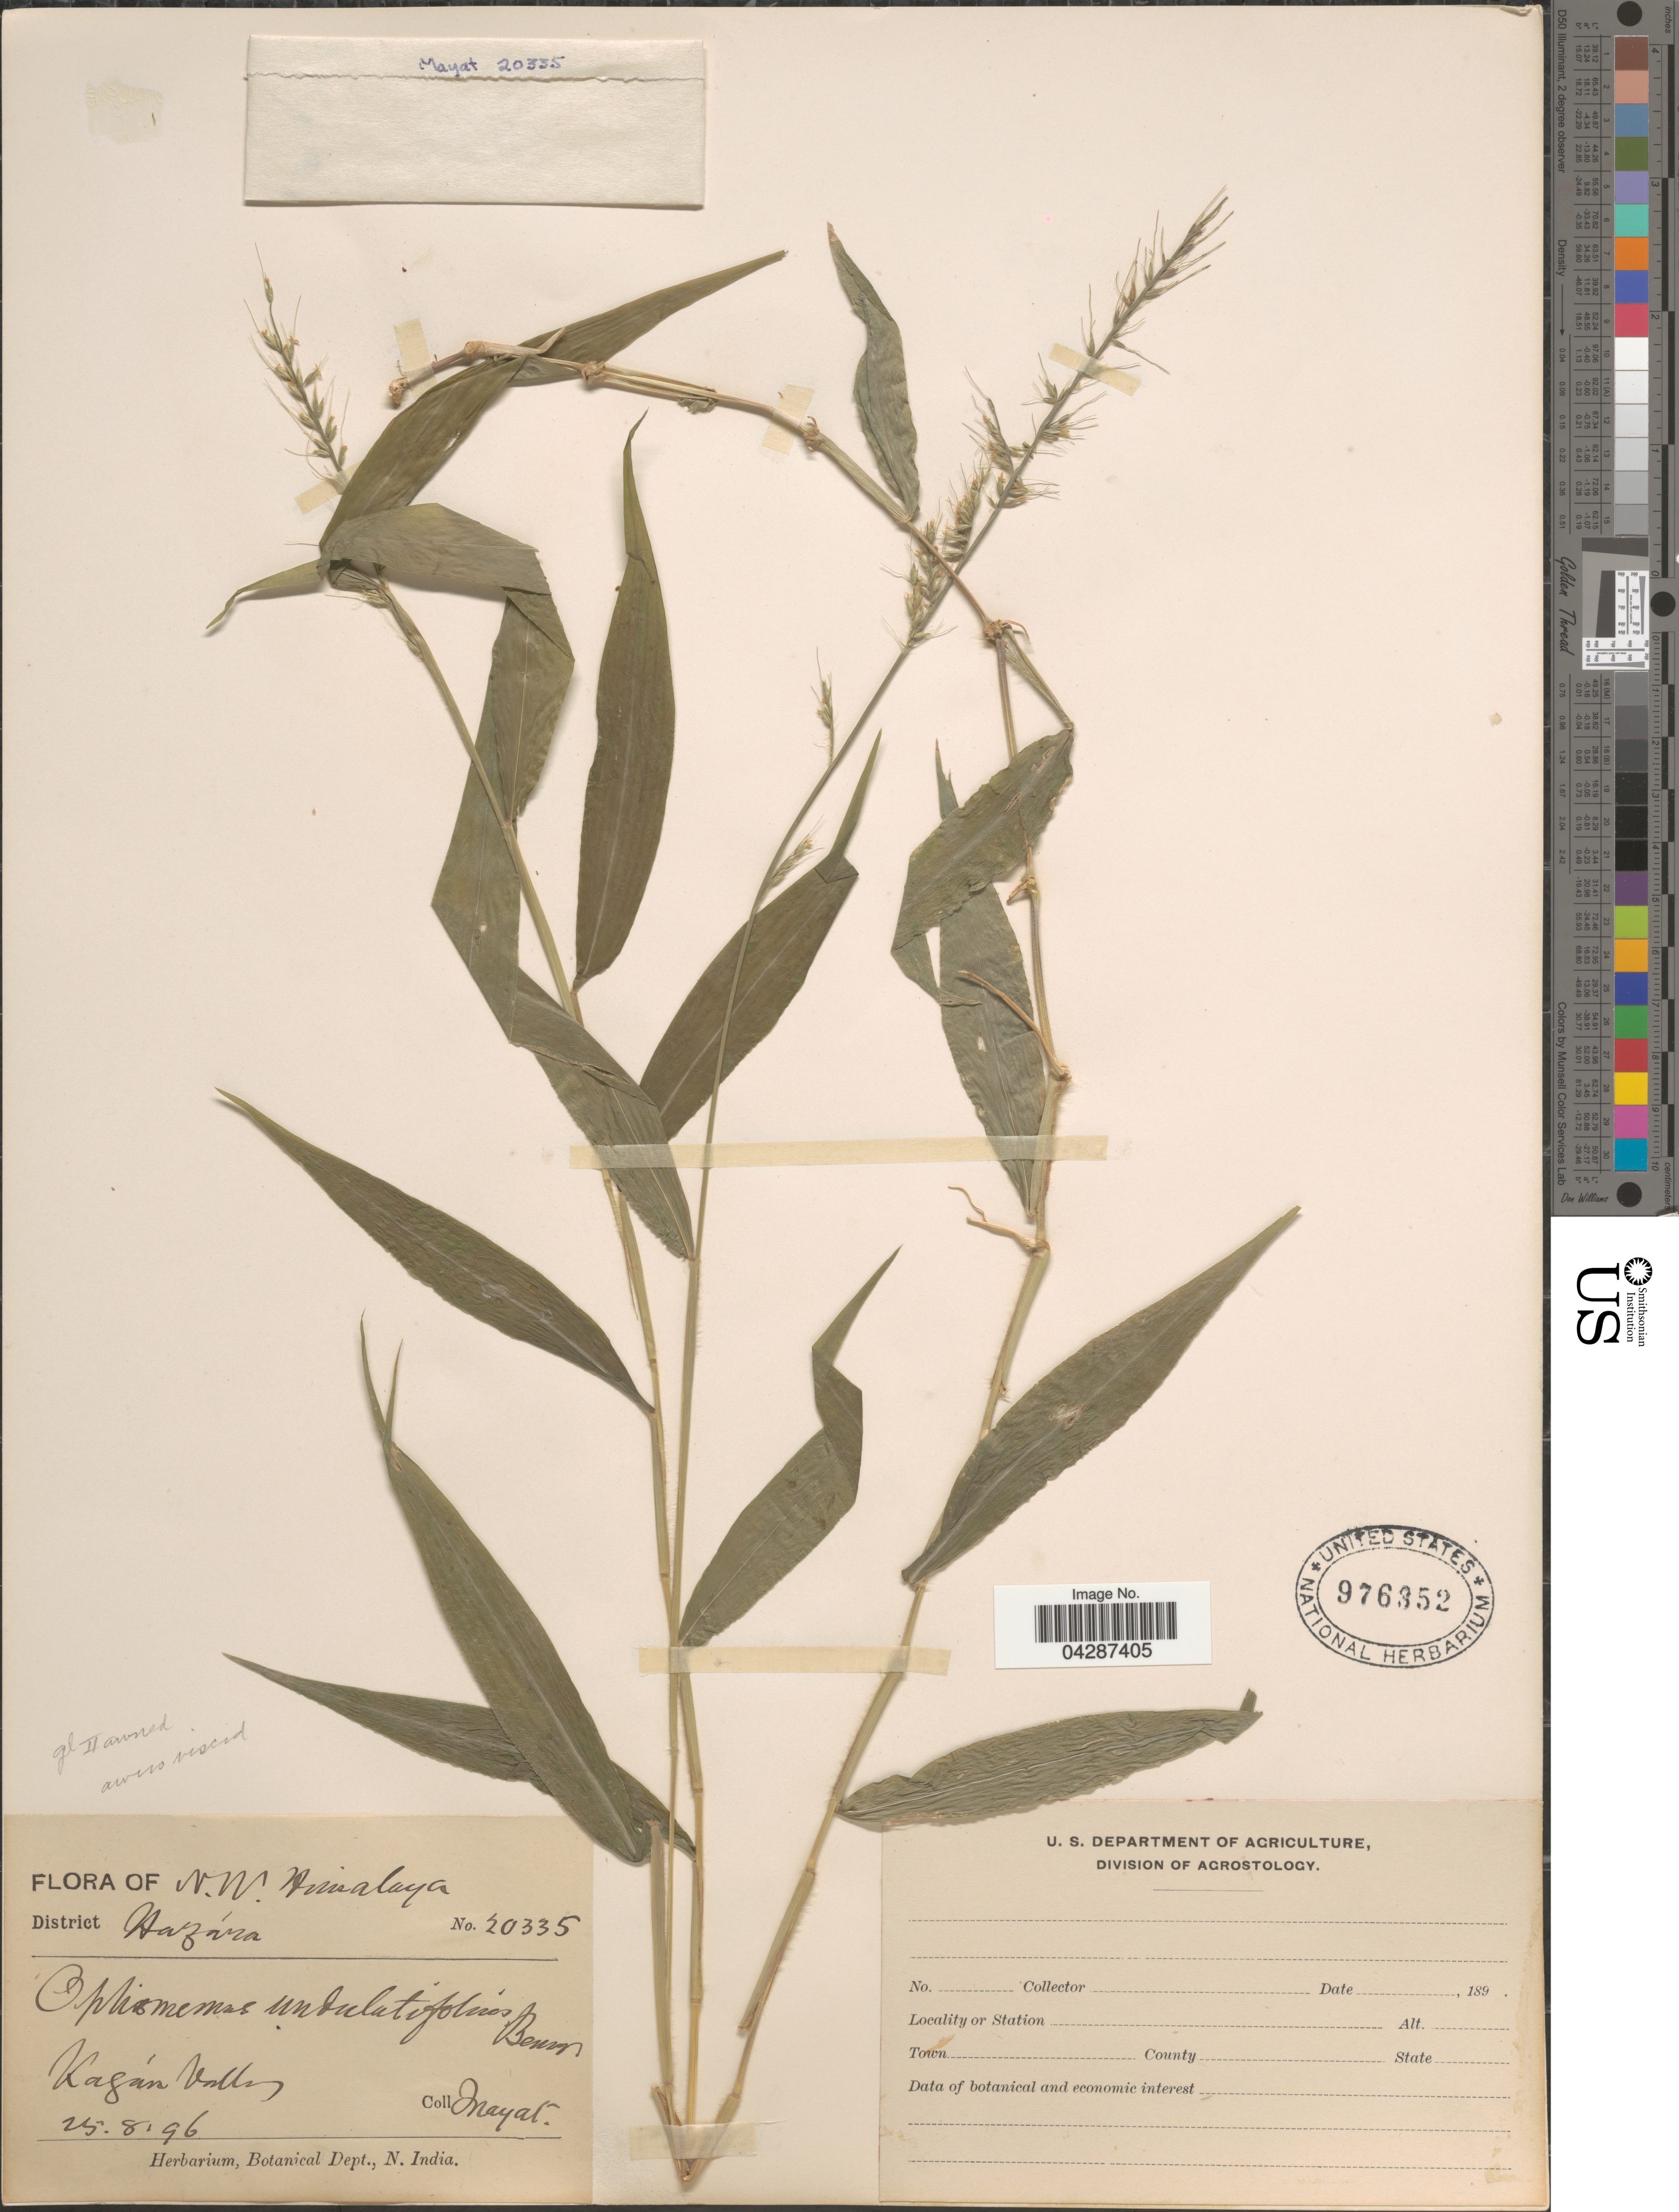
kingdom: Plantae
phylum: Tracheophyta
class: Liliopsida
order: Poales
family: Poaceae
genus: Oplismenus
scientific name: Oplismenus undulatifolius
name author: (Ard.) P. Beauv.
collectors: -. Inayat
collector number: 20335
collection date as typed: Transcribed d/m/y: 25/8/96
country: Pakistan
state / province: Khyber Pakhtunkhwa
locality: N.W. Himalaya. District Hazara. Kagán Valley.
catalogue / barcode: US 976352